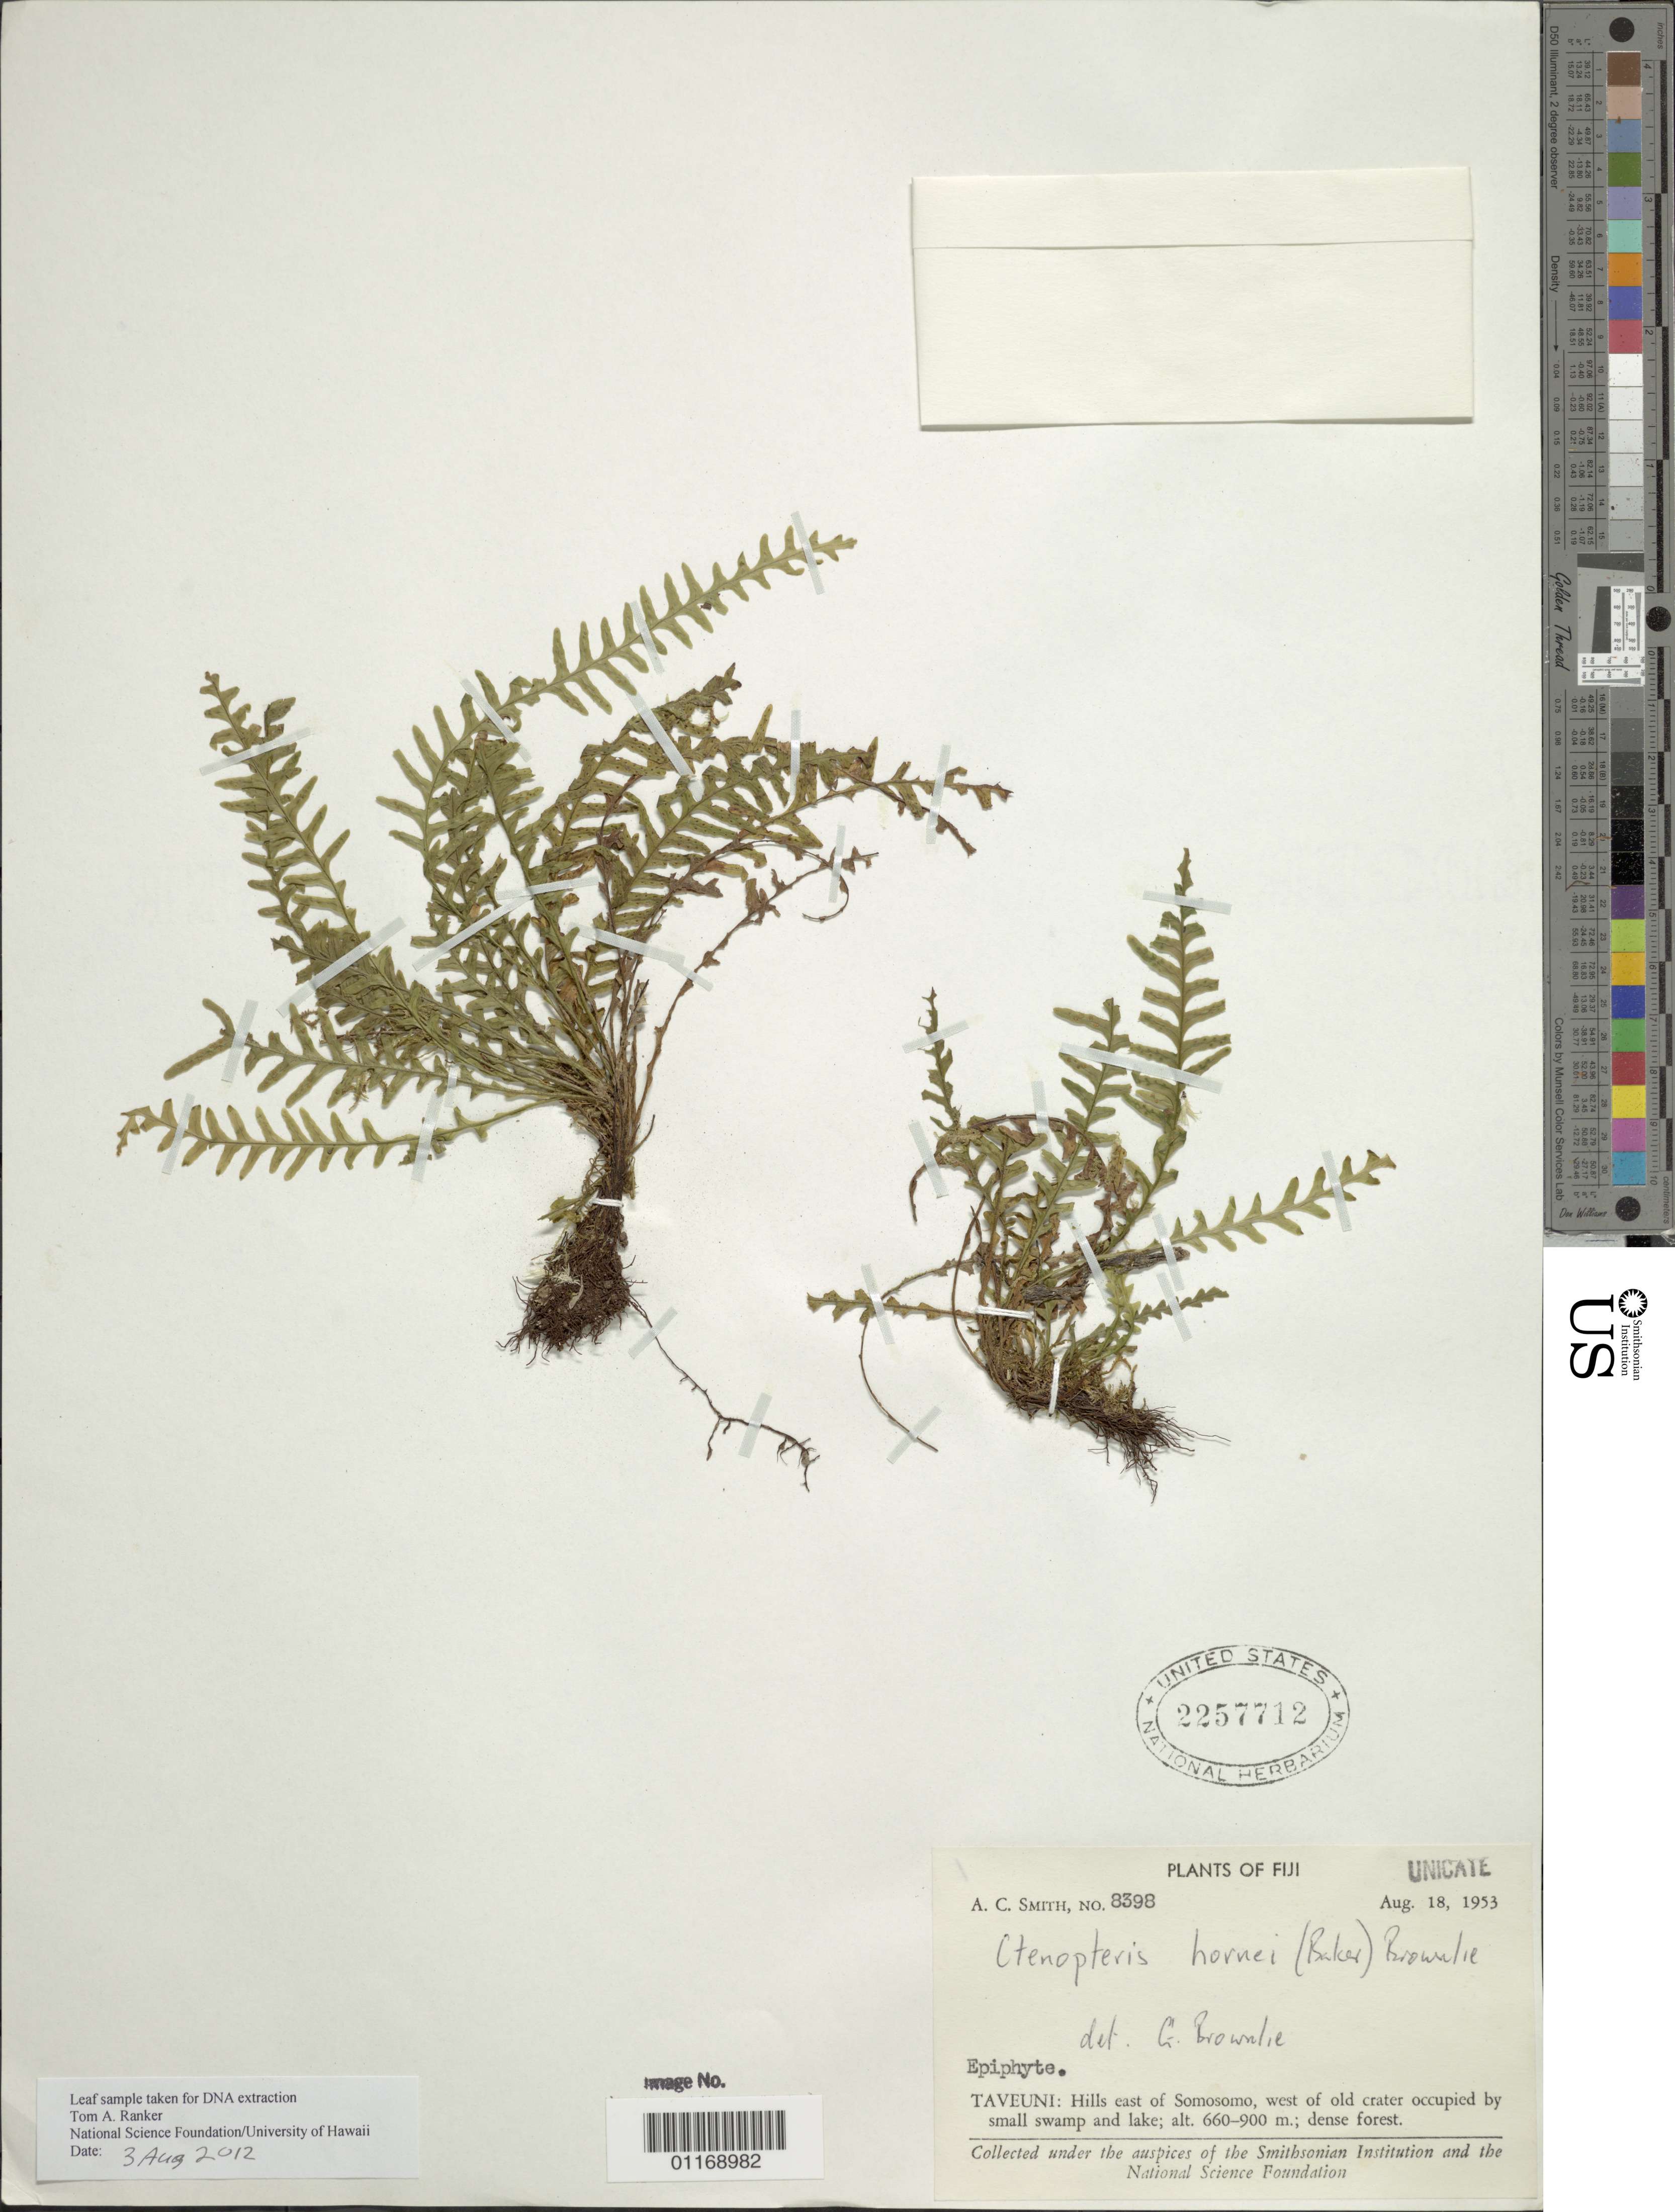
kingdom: Plantae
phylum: Tracheophyta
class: Polypodiopsida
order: Polypodiales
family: Polypodiaceae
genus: Tomophyllum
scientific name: Tomophyllum hornei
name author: (Baker) Parris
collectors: A. C. Smith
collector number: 8398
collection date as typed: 18 Aug 1953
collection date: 1953-08-18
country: Fiji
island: Taveuni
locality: Taveuni, hills e of somosomo, w of old crater occupied by small swamp and lake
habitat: Dense forest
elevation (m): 660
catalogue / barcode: US 2257712